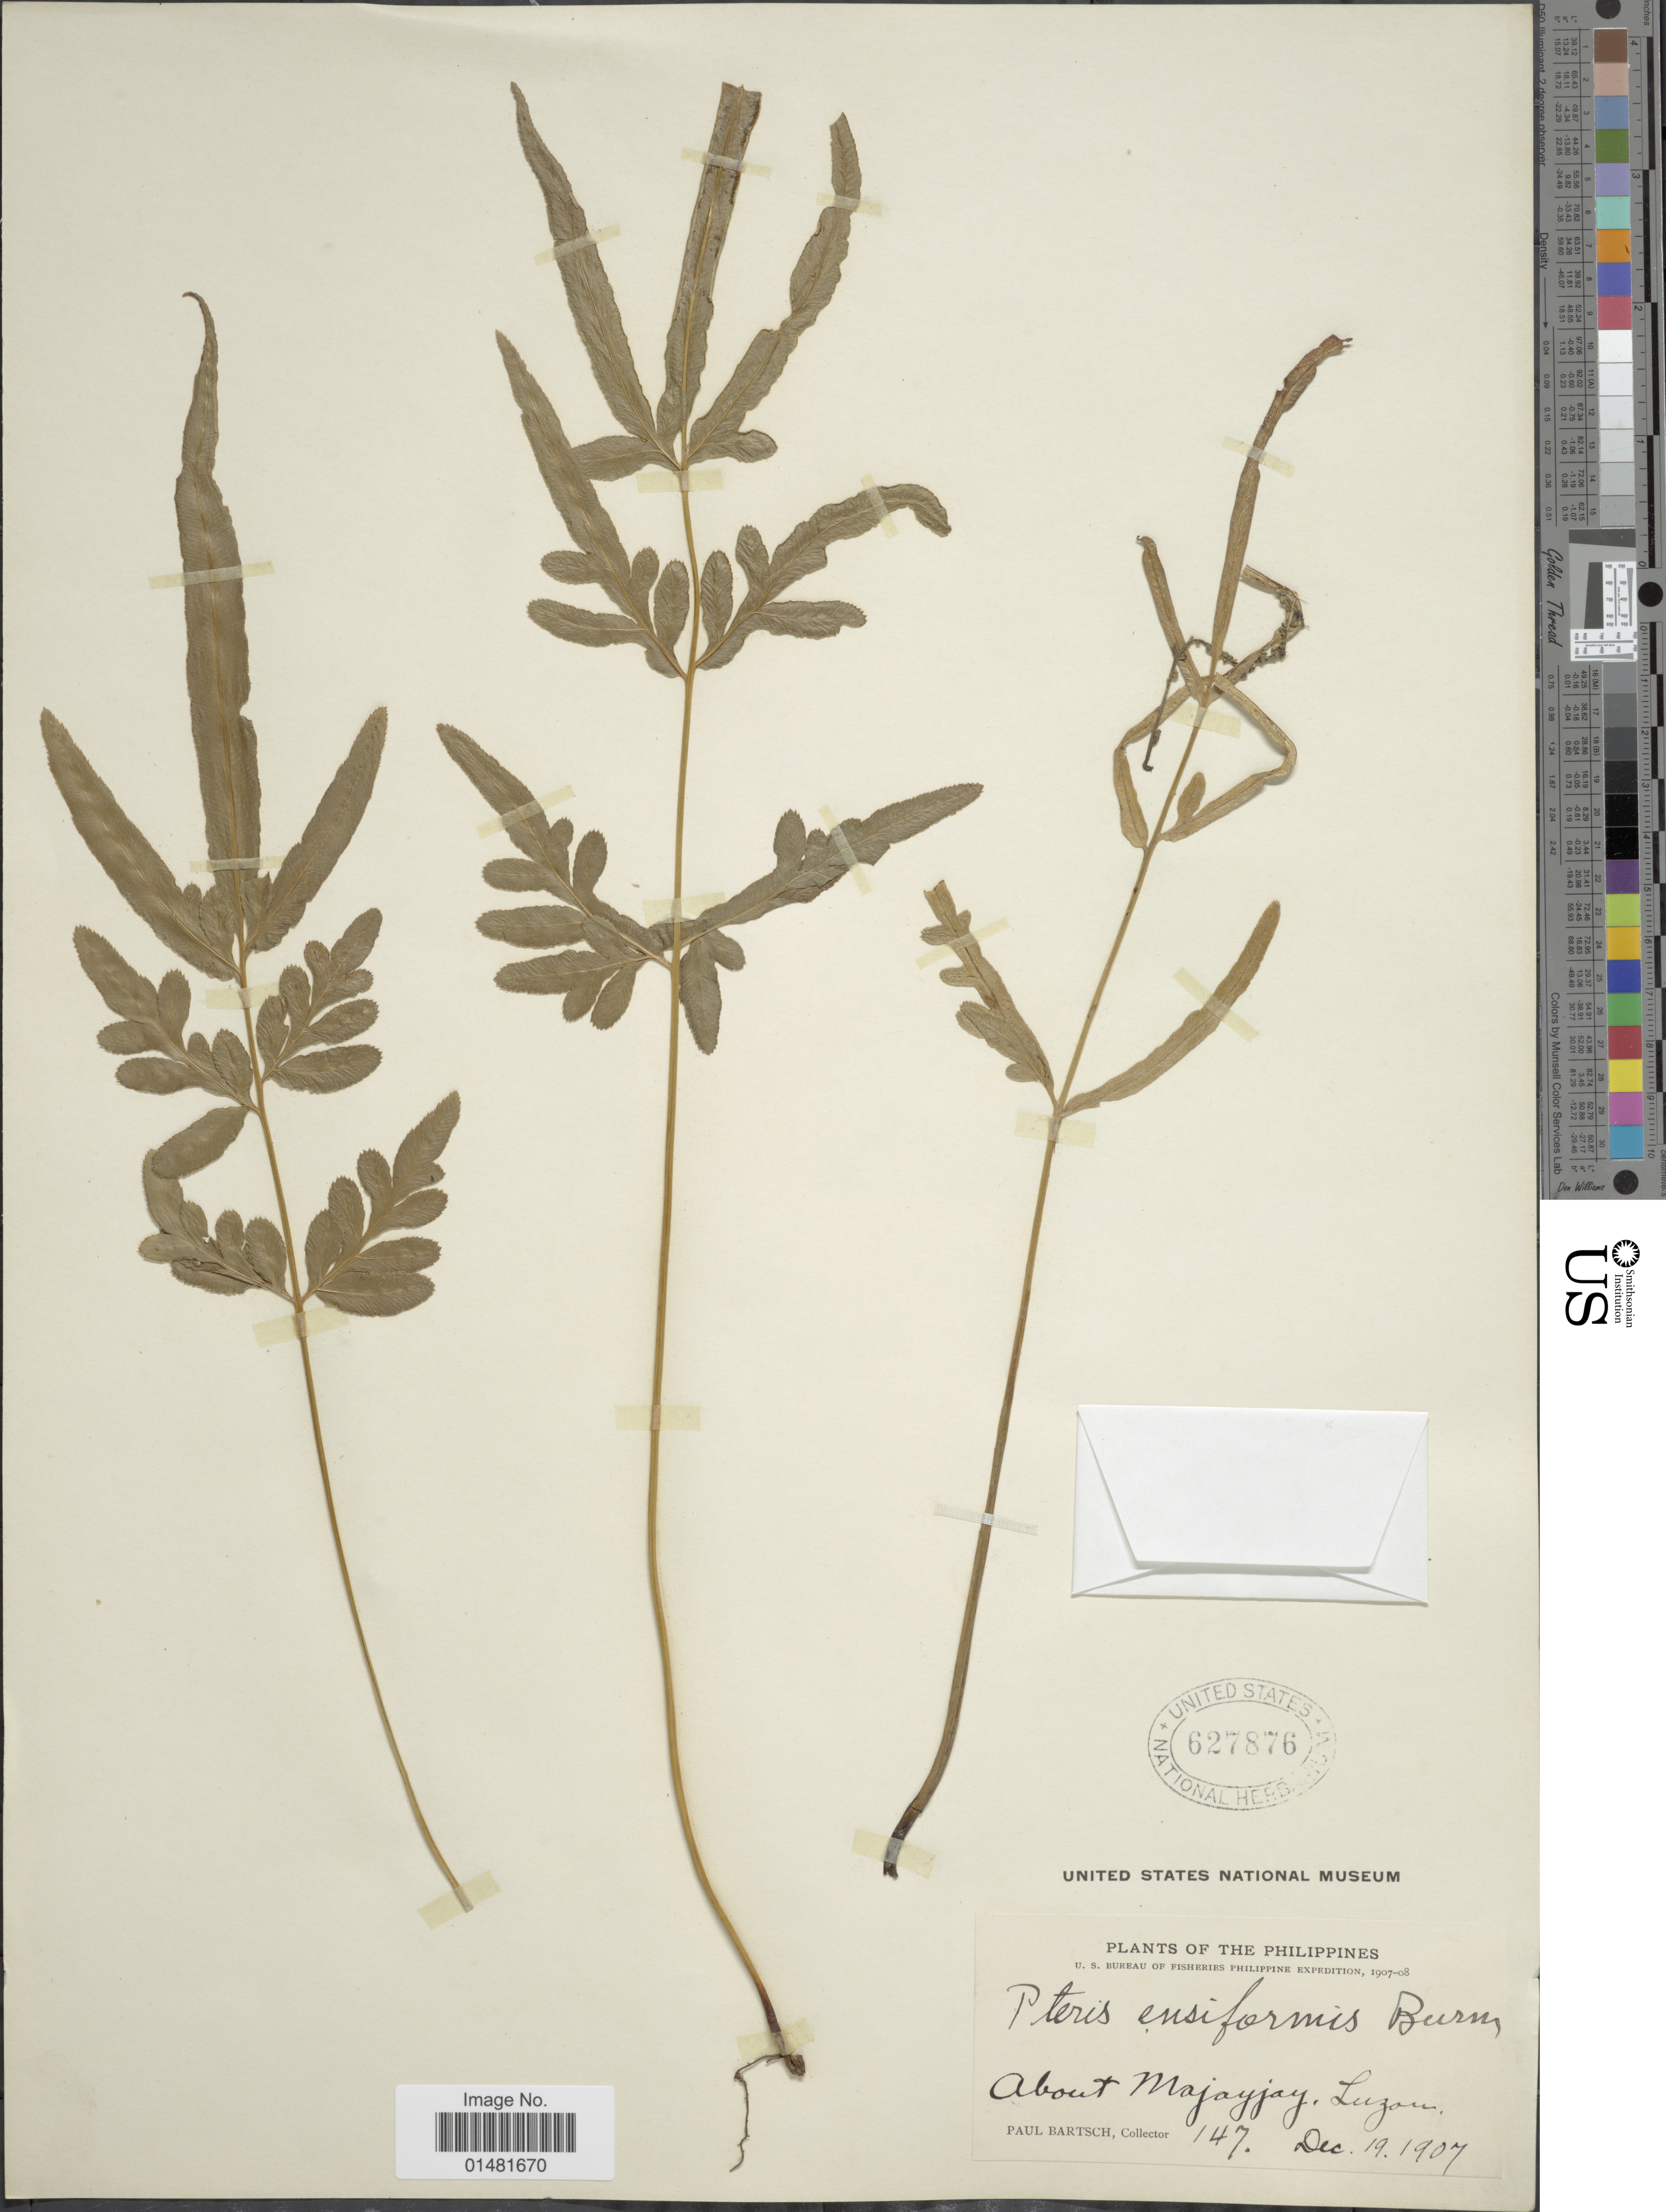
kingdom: Plantae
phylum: Tracheophyta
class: Polypodiopsida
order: Polypodiales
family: Pteridaceae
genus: Pteris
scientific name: Pteris ensiformis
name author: Burm. f.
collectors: P. Bartsch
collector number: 147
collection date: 1907-12-19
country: Philippines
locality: About Majayjay, Luzon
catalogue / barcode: US 627876